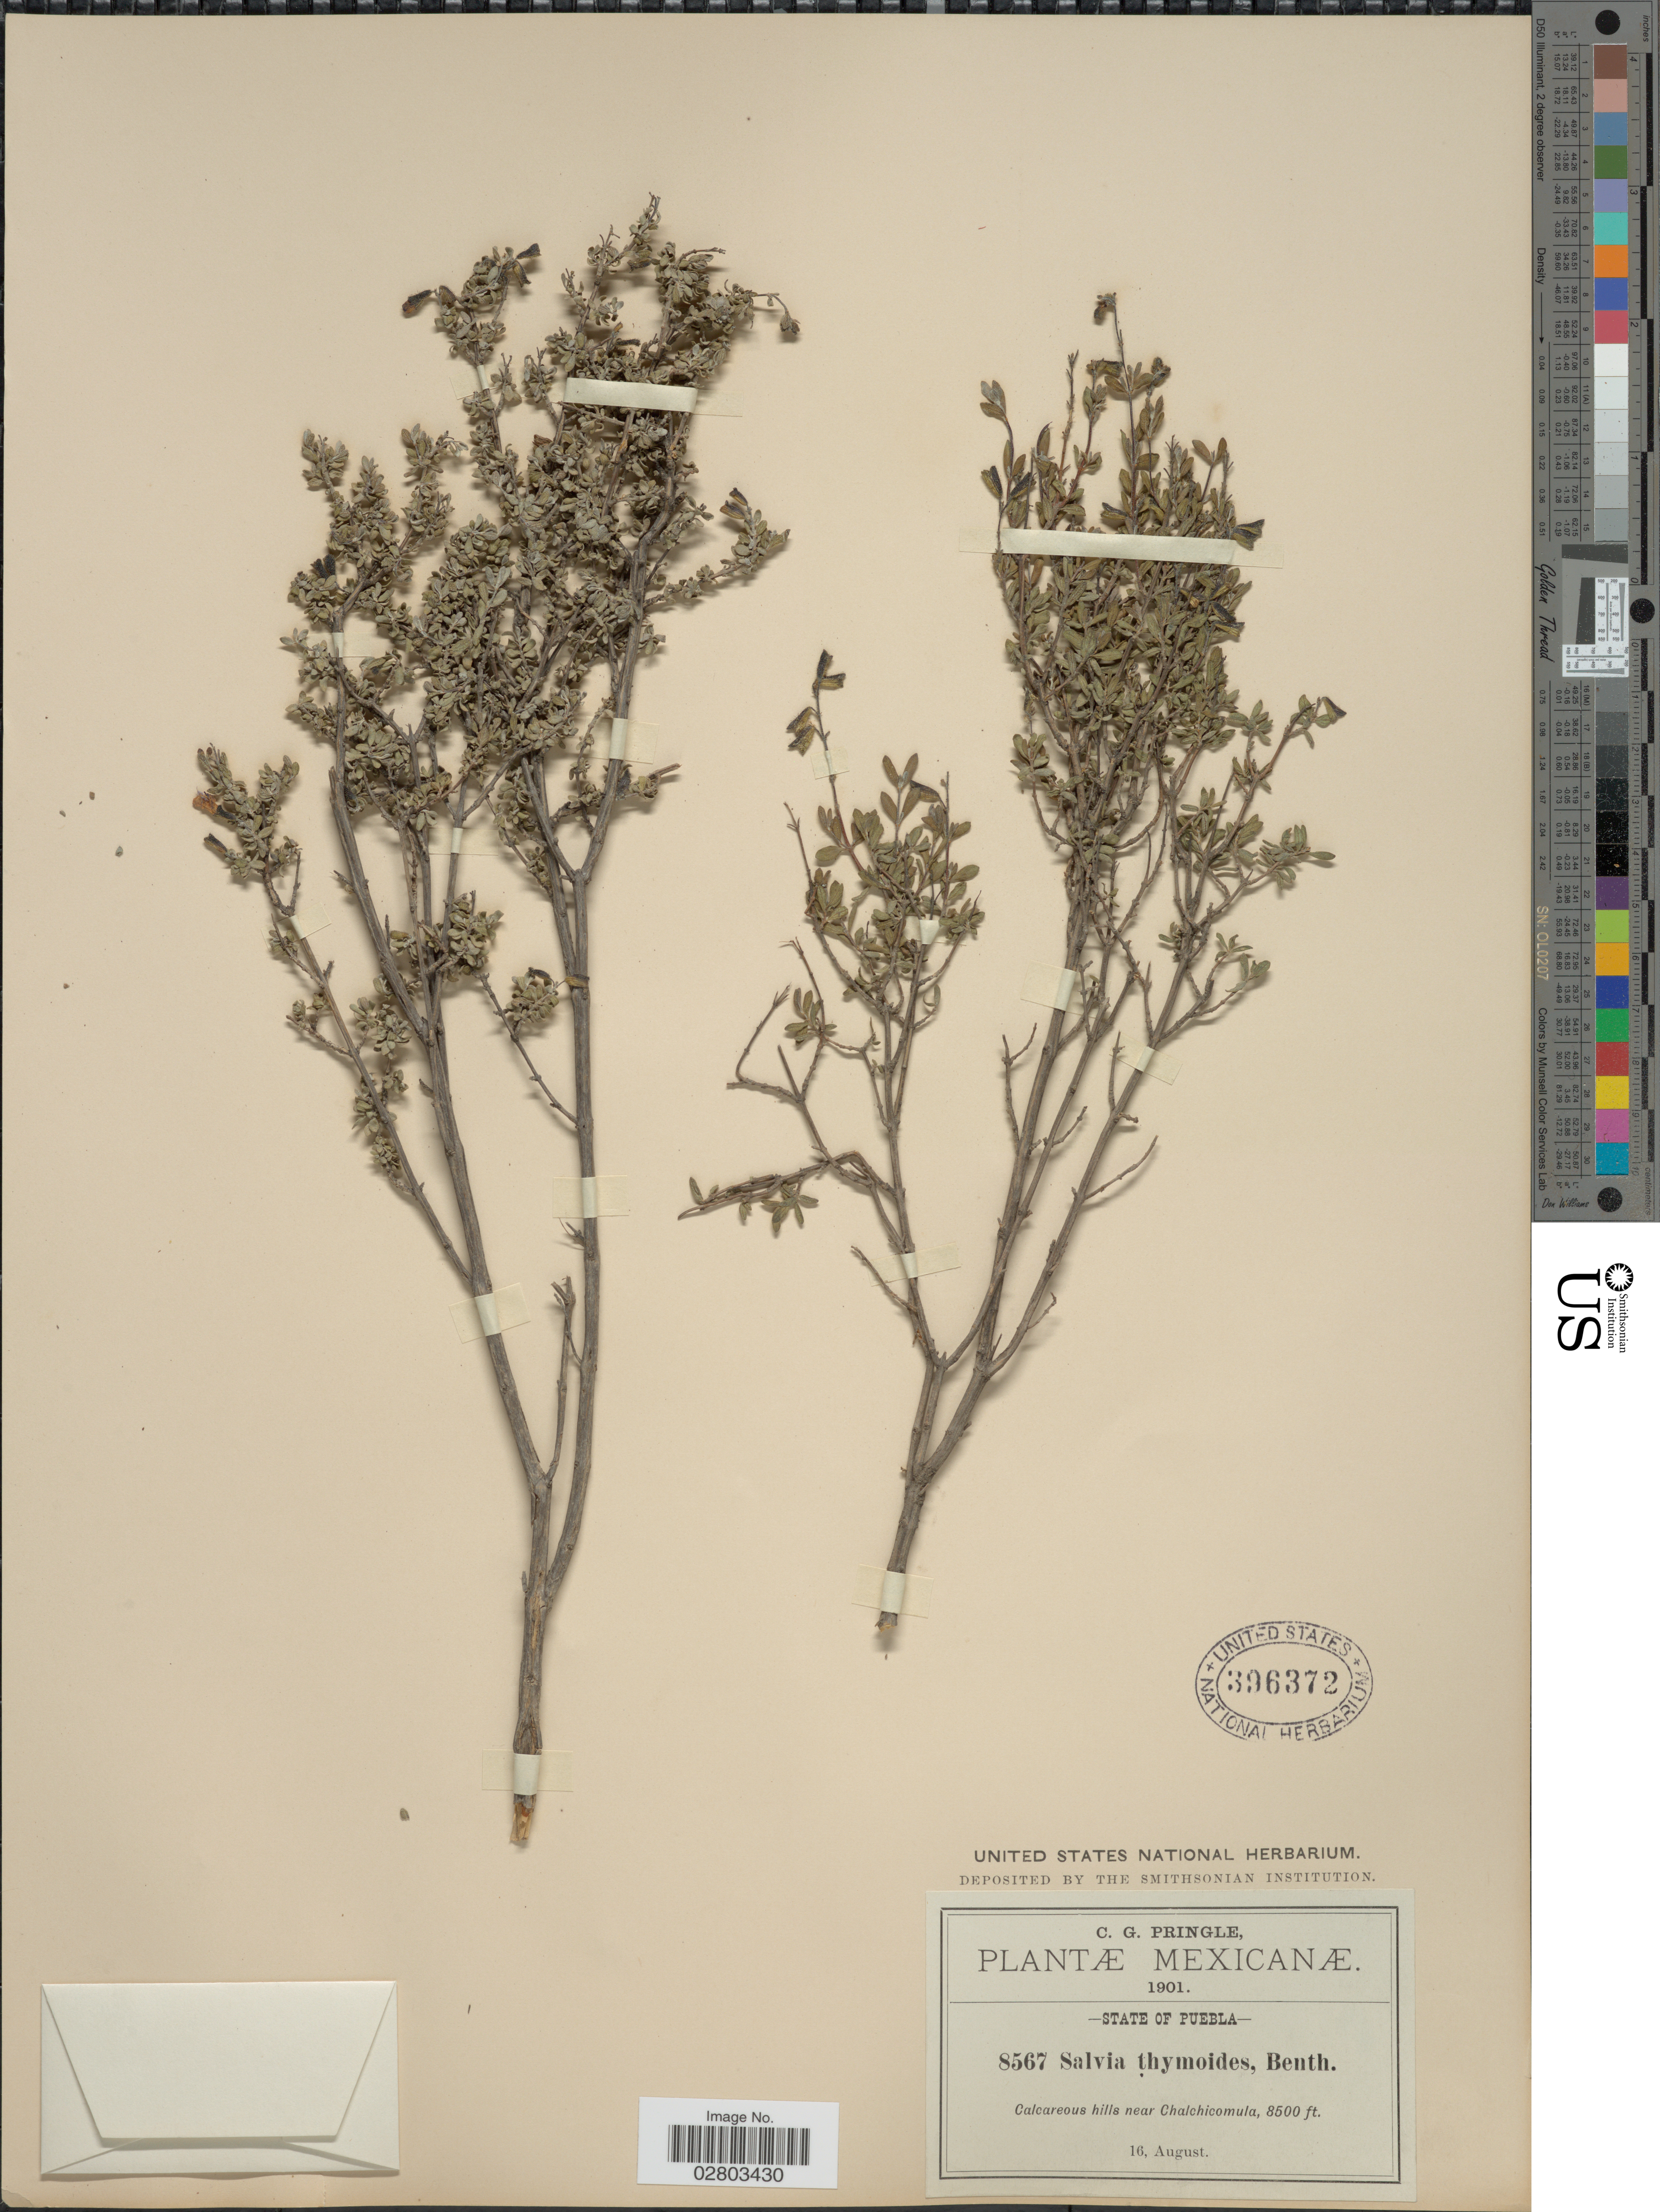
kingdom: Plantae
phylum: Tracheophyta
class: Magnoliopsida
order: Lamiales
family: Lamiaceae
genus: Salvia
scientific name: Salvia thymoides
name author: Benth.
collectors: C. G. Pringle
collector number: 8567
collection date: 1901-08-16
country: Mexico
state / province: Puebla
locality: Calcareous hills near Chalchicomula.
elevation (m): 2591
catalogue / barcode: US 396372